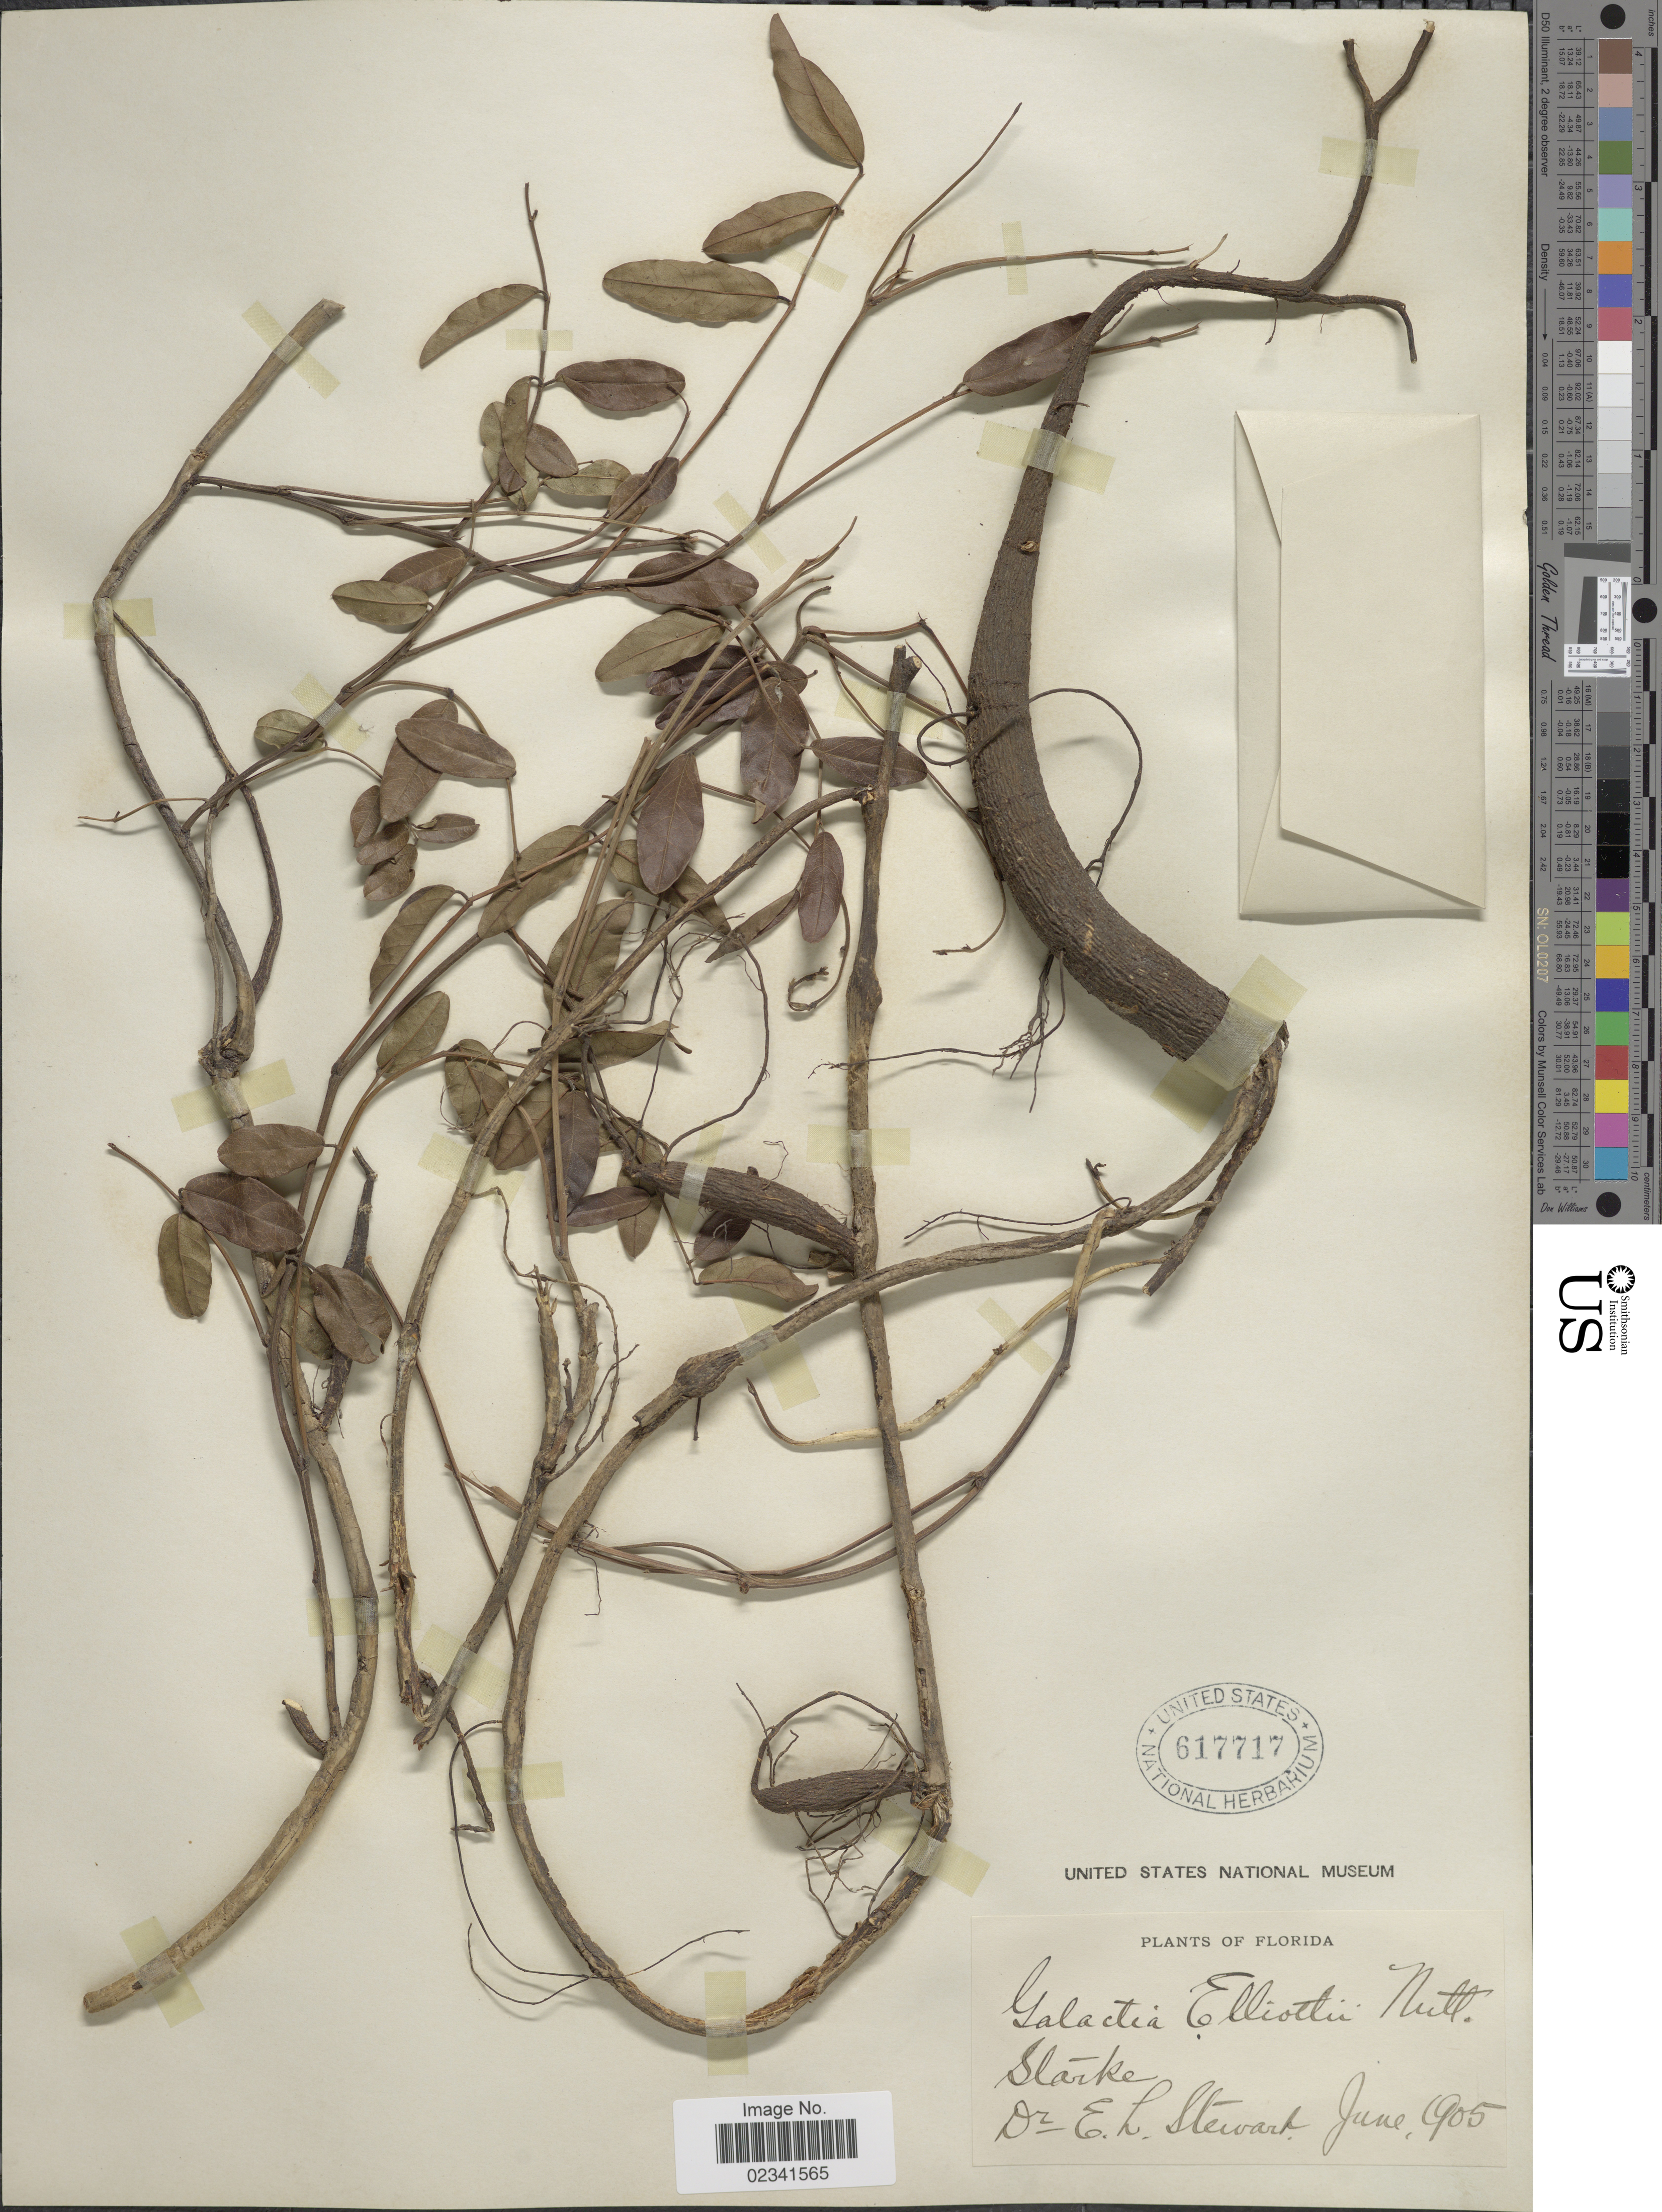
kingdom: Plantae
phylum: Tracheophyta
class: Magnoliopsida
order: Fabales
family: Fabaceae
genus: Galactia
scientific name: Galactia elliottii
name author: Nutt.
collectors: E. Stewart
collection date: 1905-06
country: United States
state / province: Florida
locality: Starke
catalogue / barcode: US 617717